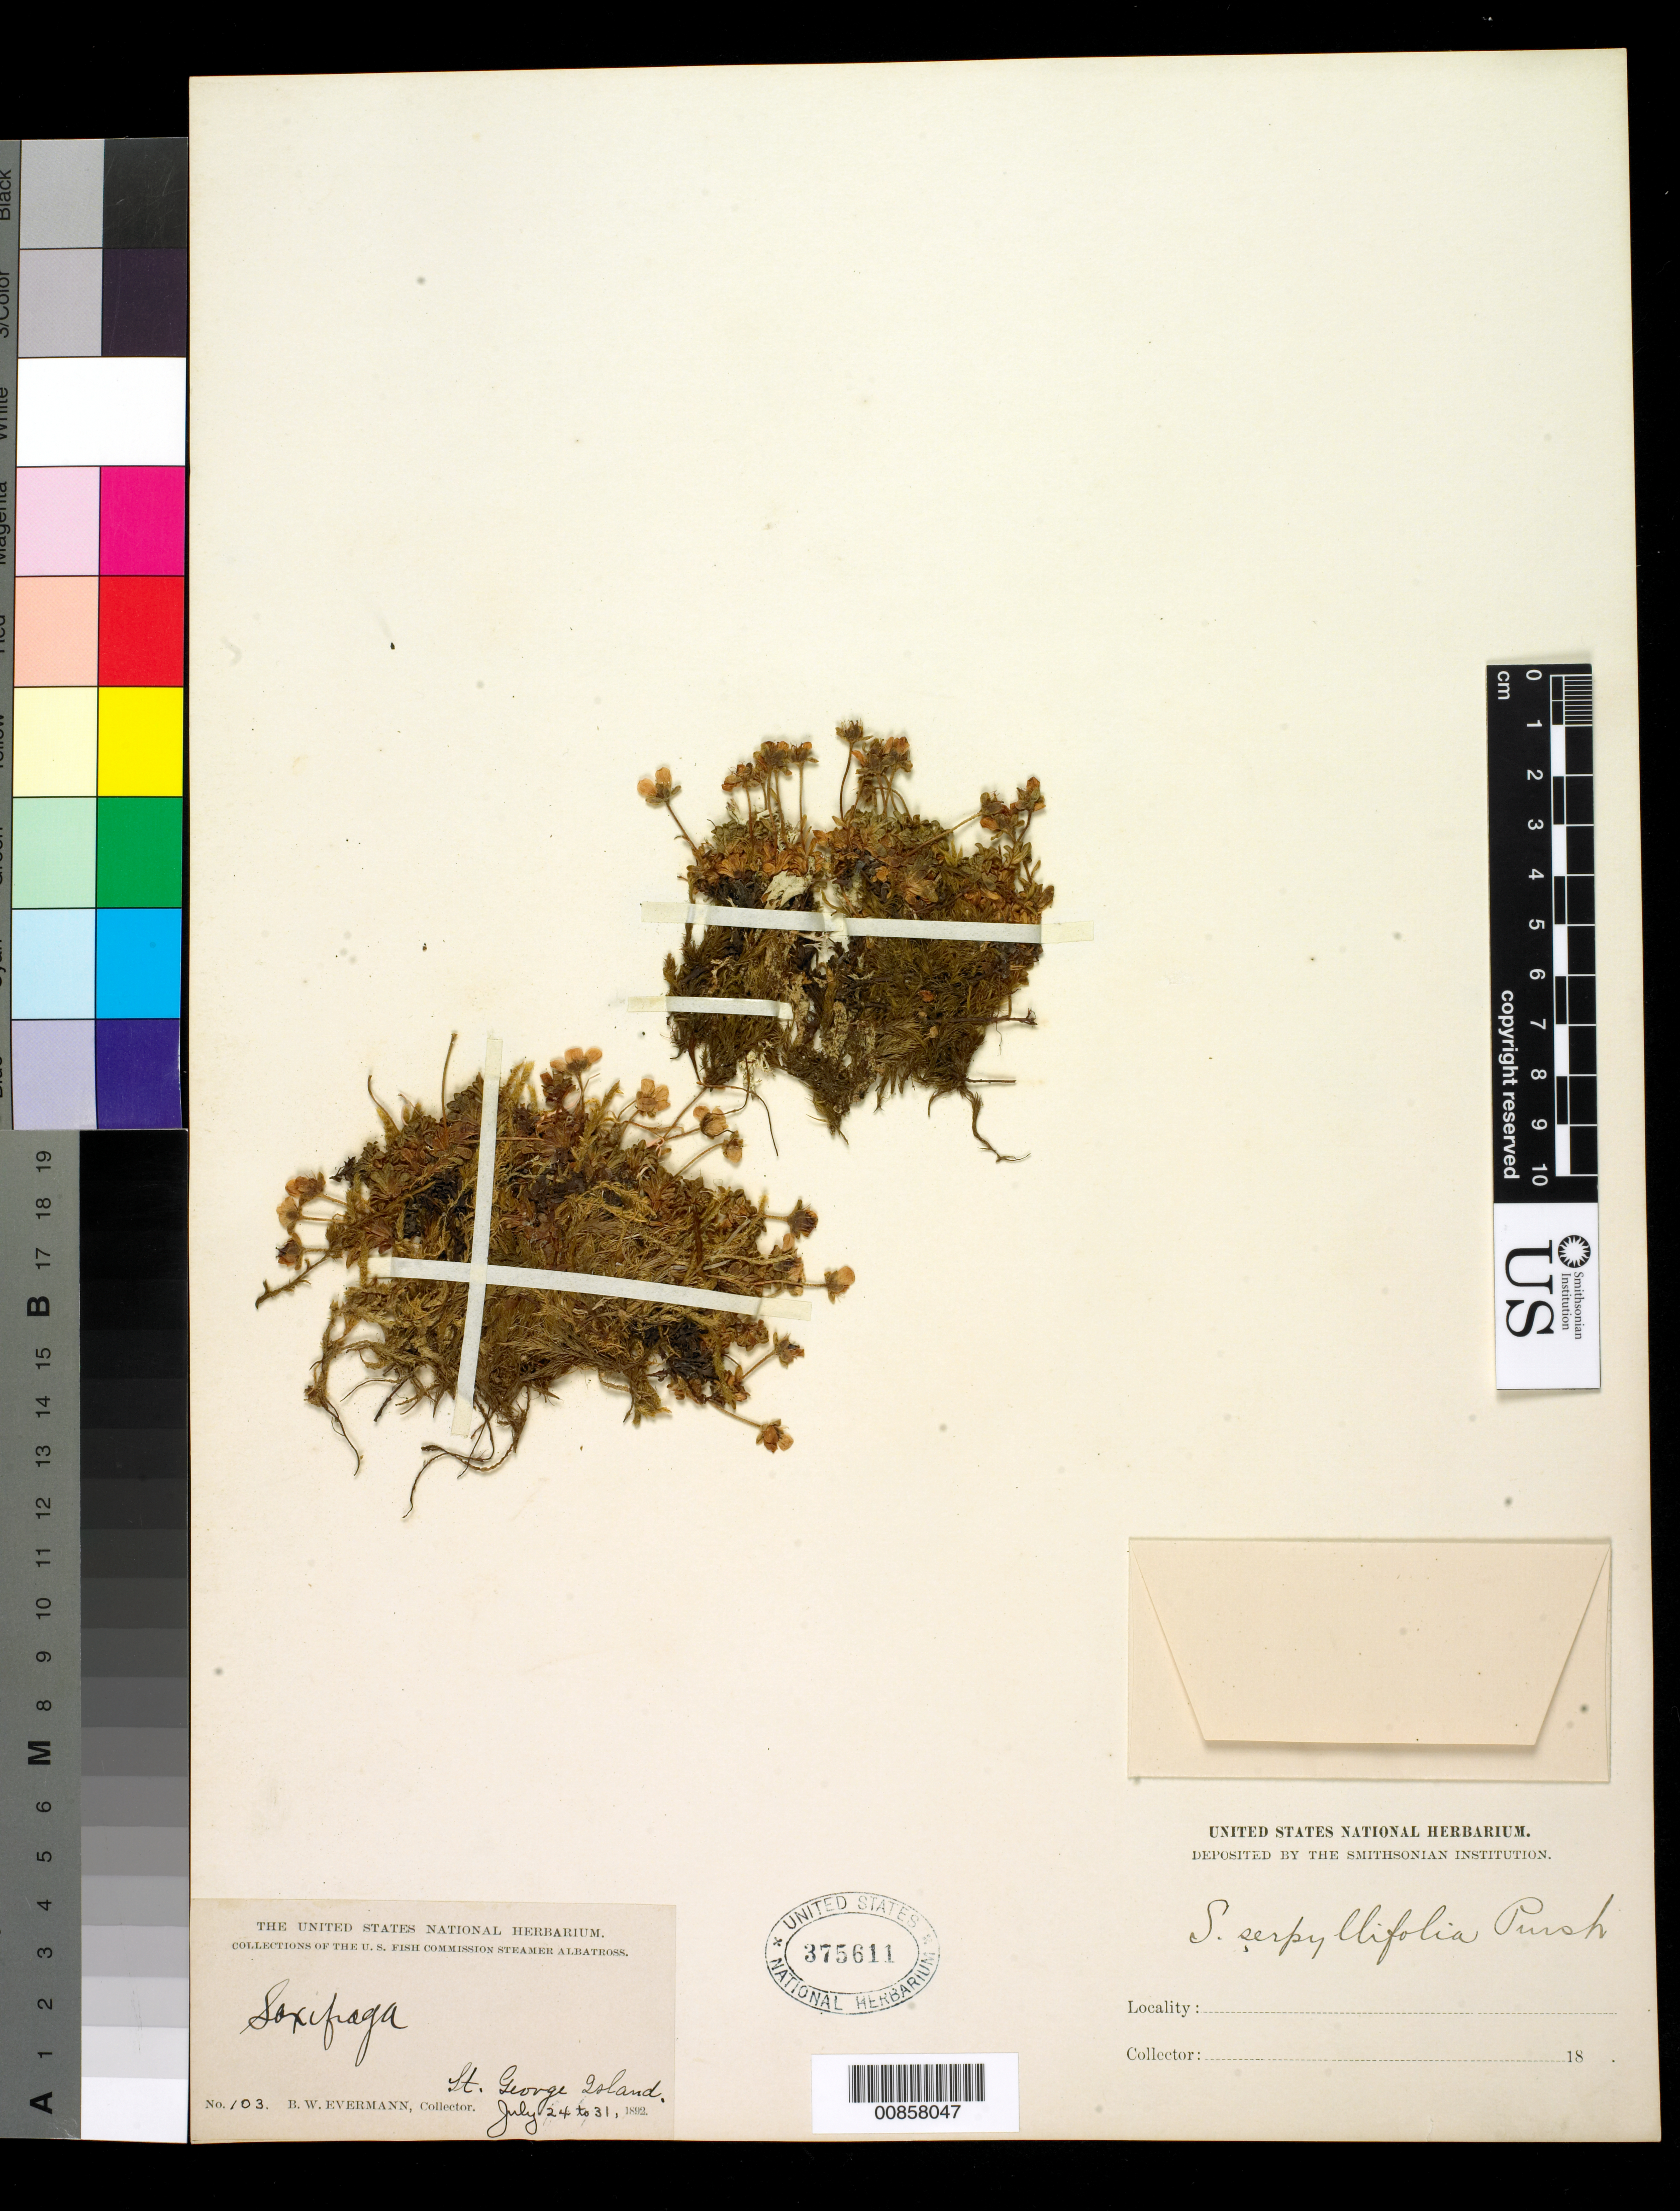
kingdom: Plantae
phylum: Tracheophyta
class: Magnoliopsida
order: Saxifragales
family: Saxifragaceae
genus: Saxifraga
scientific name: Saxifraga serpyllifolia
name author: Pursh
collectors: B. W. Evermann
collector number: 103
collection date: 1892-07-24/1892-07-31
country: United States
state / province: Alaska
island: St. George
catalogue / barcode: US 375611